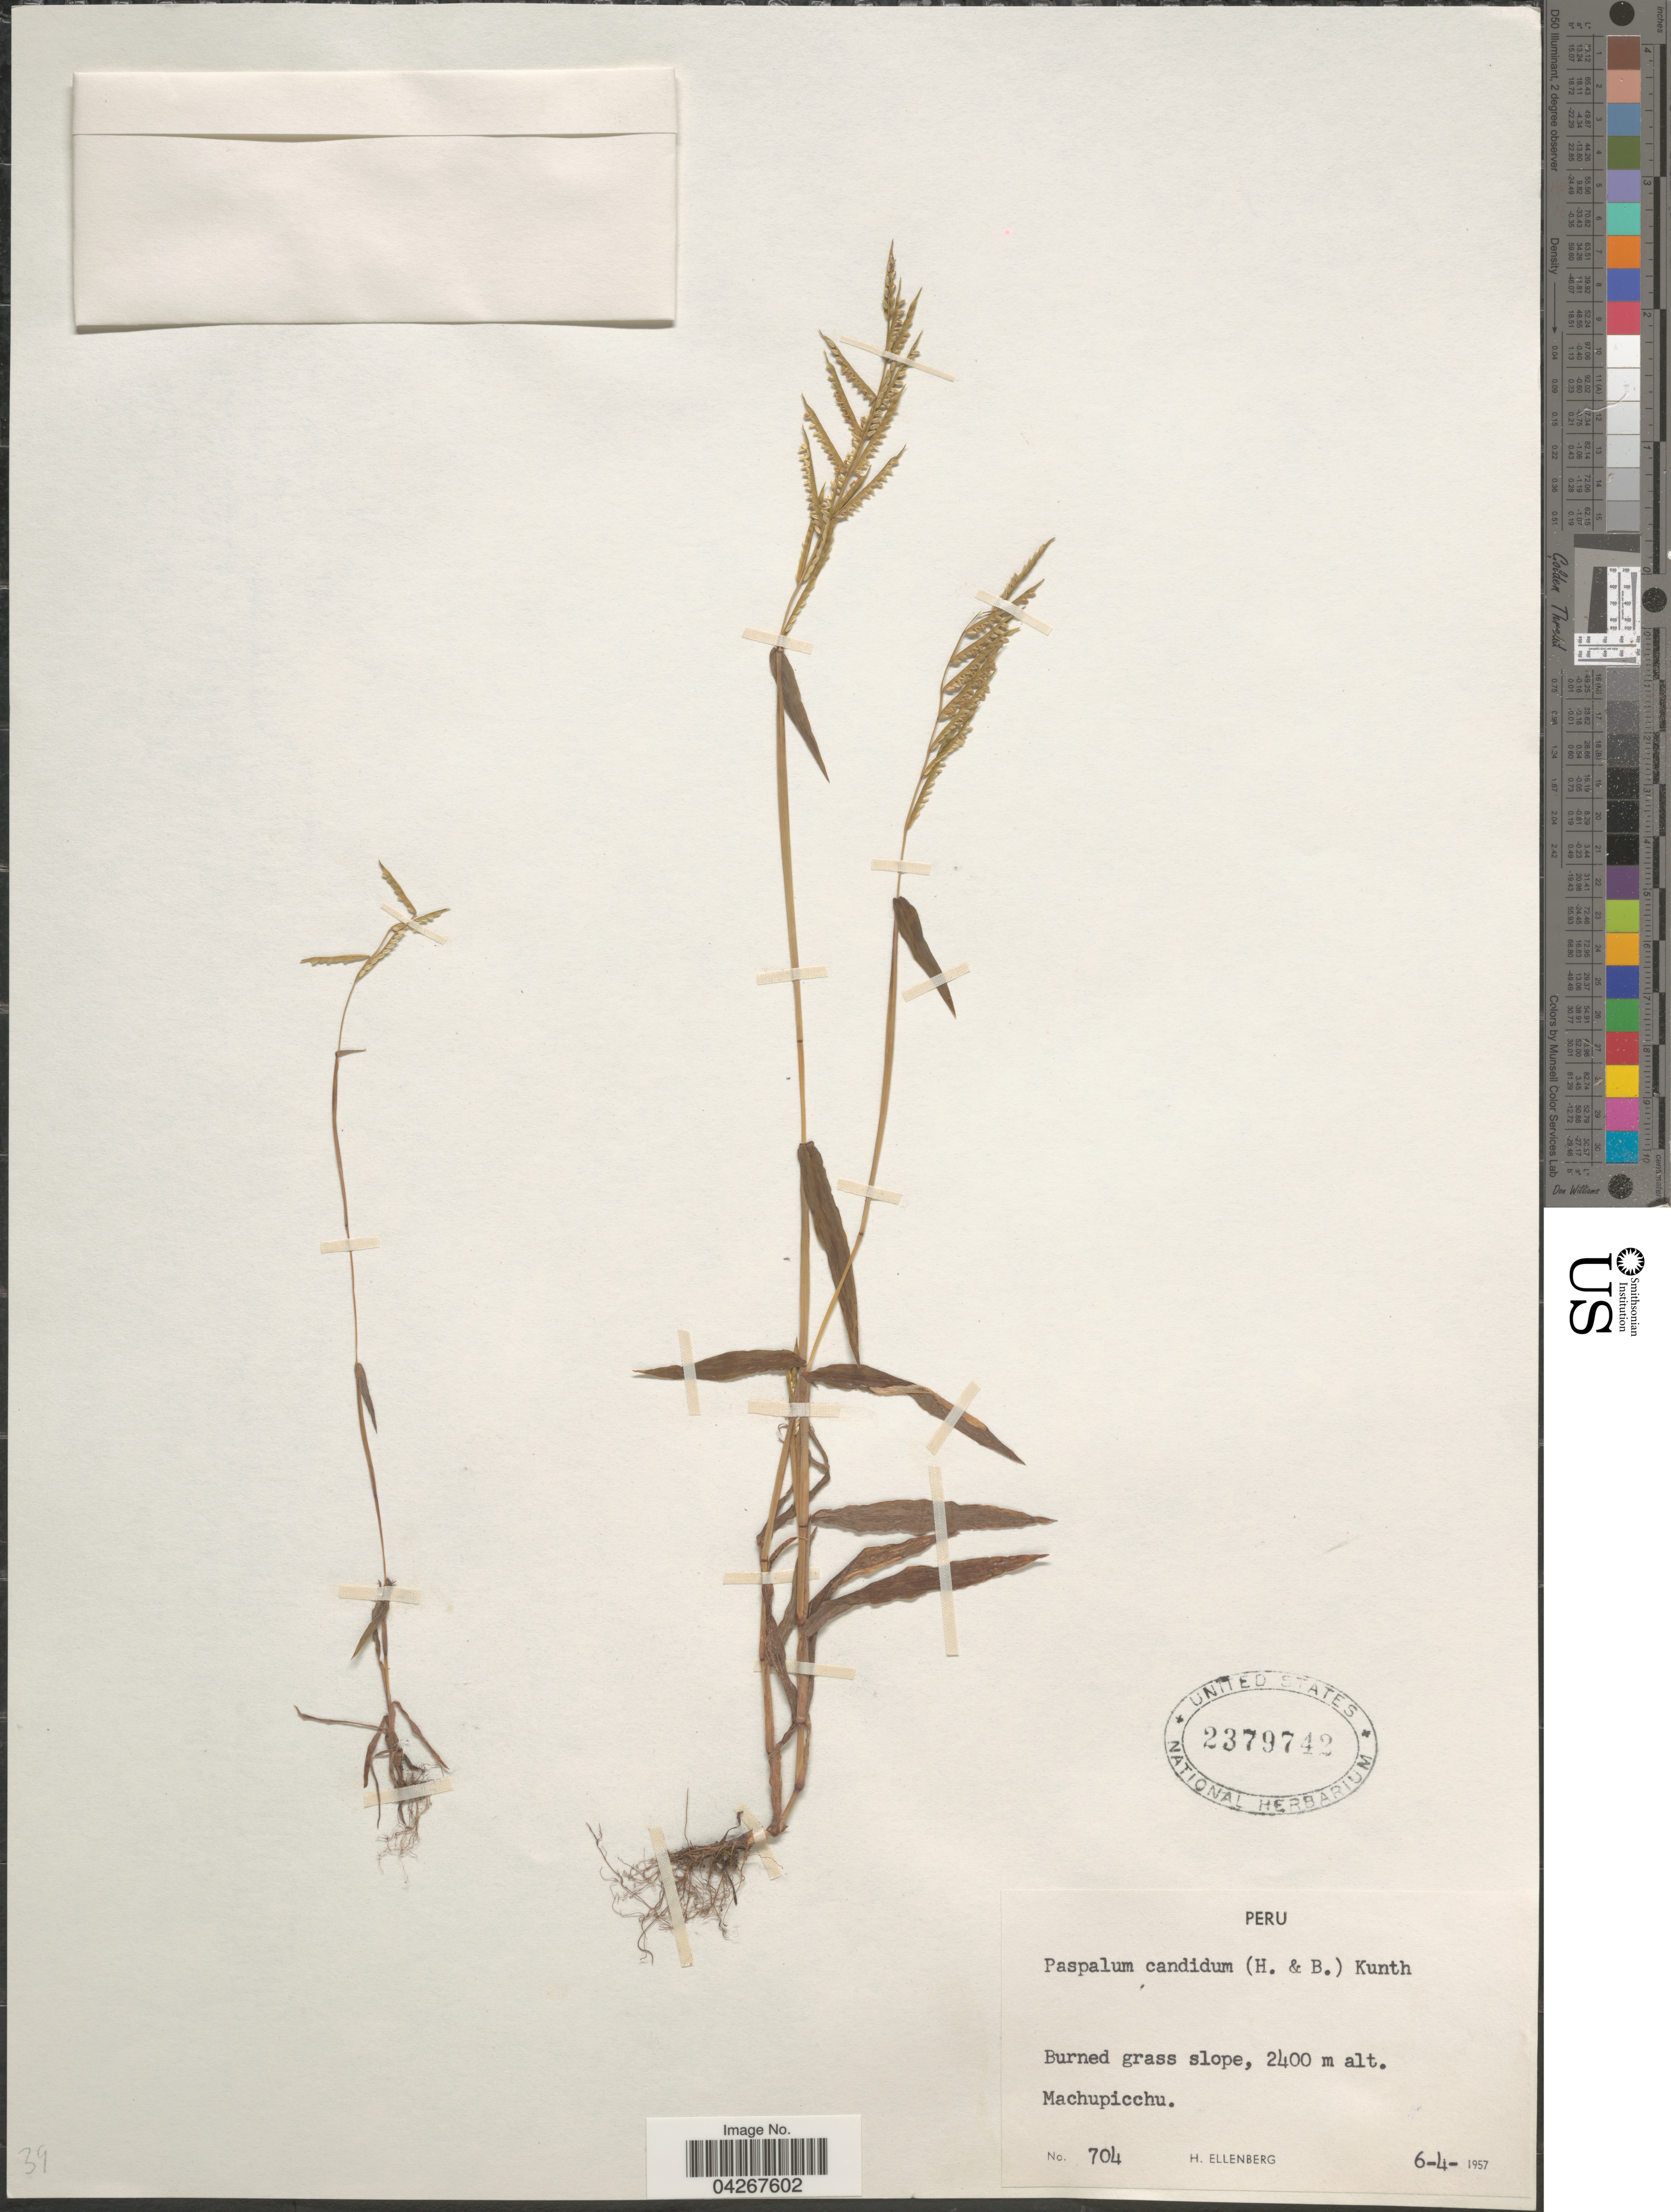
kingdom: Plantae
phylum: Tracheophyta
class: Liliopsida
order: Poales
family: Poaceae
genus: Paspalum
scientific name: Paspalum candidum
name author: (Humb. & Bonpl. ex Fleugge) Kunth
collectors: H. Ellenberg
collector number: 704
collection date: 1957-04-06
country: Peru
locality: Burned grass slope. Machupicchu.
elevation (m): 2400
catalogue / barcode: US 2379742